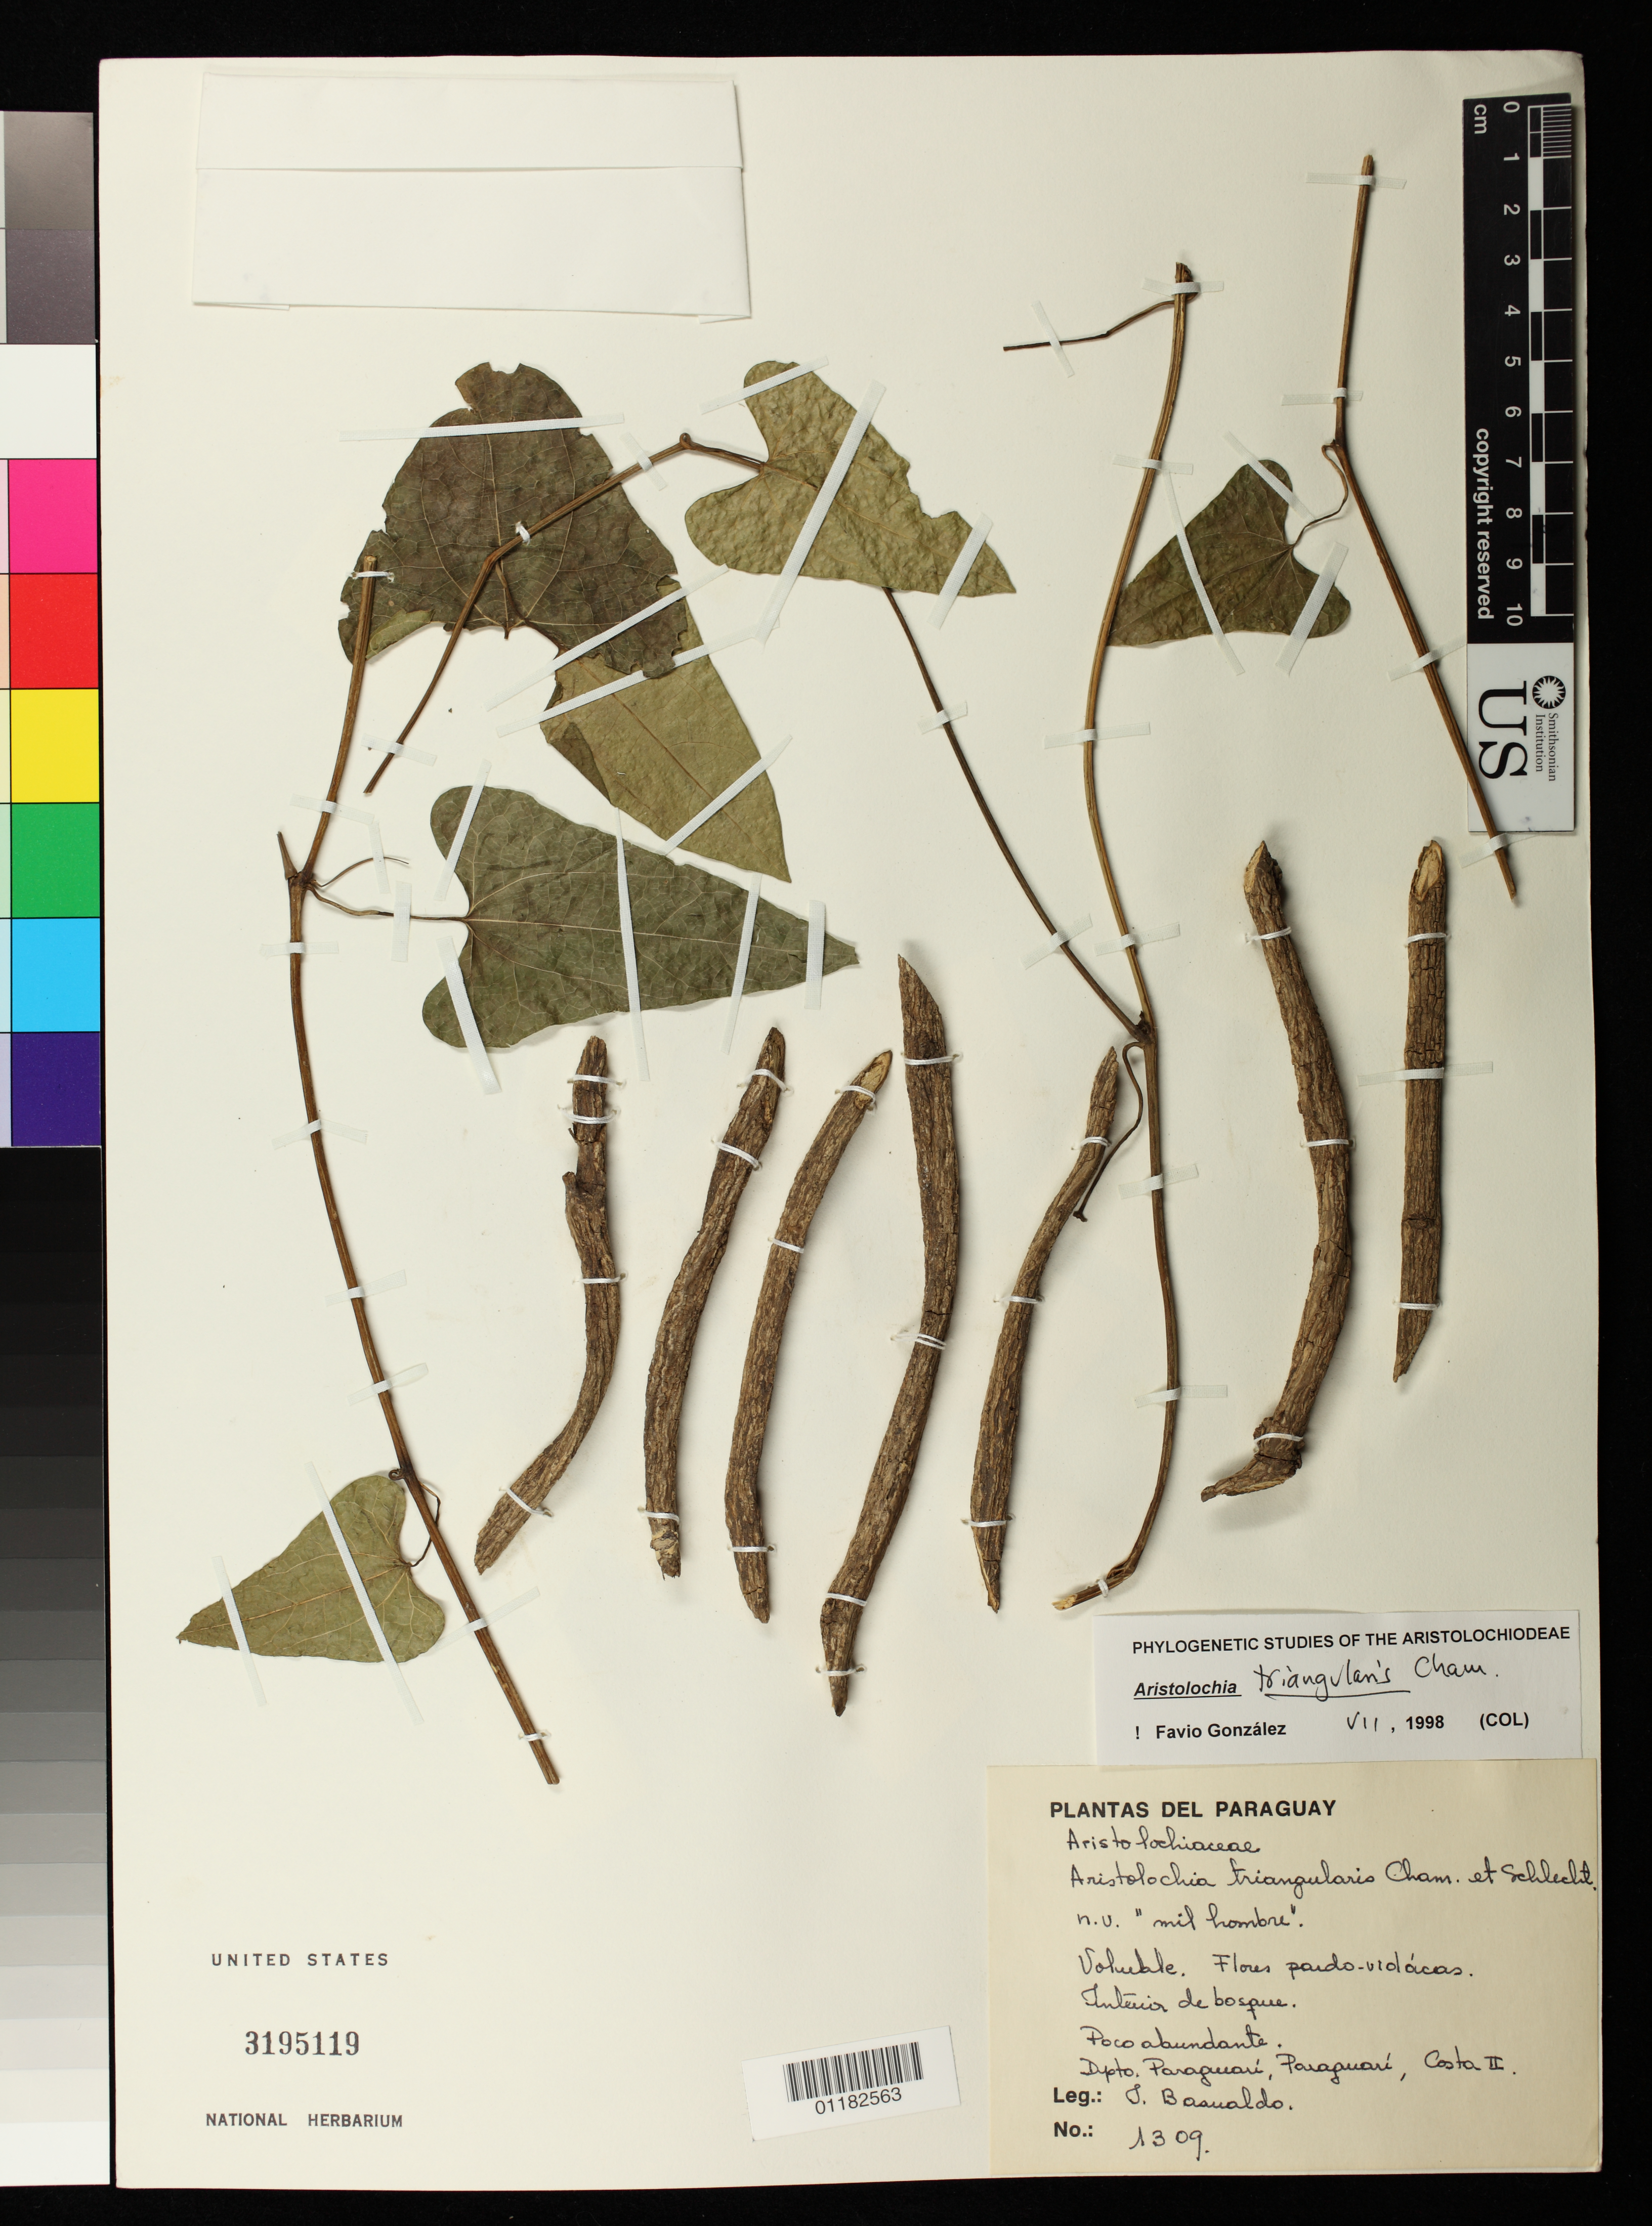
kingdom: Plantae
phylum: Tracheophyta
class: Magnoliopsida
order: Piperales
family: Aristolochiaceae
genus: Aristolochia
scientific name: Aristolochia triangularis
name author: Cham.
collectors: I. Basualdo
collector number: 1309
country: Paraguay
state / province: Paraguarí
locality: Paraguarí, Costa II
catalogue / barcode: US 3195119